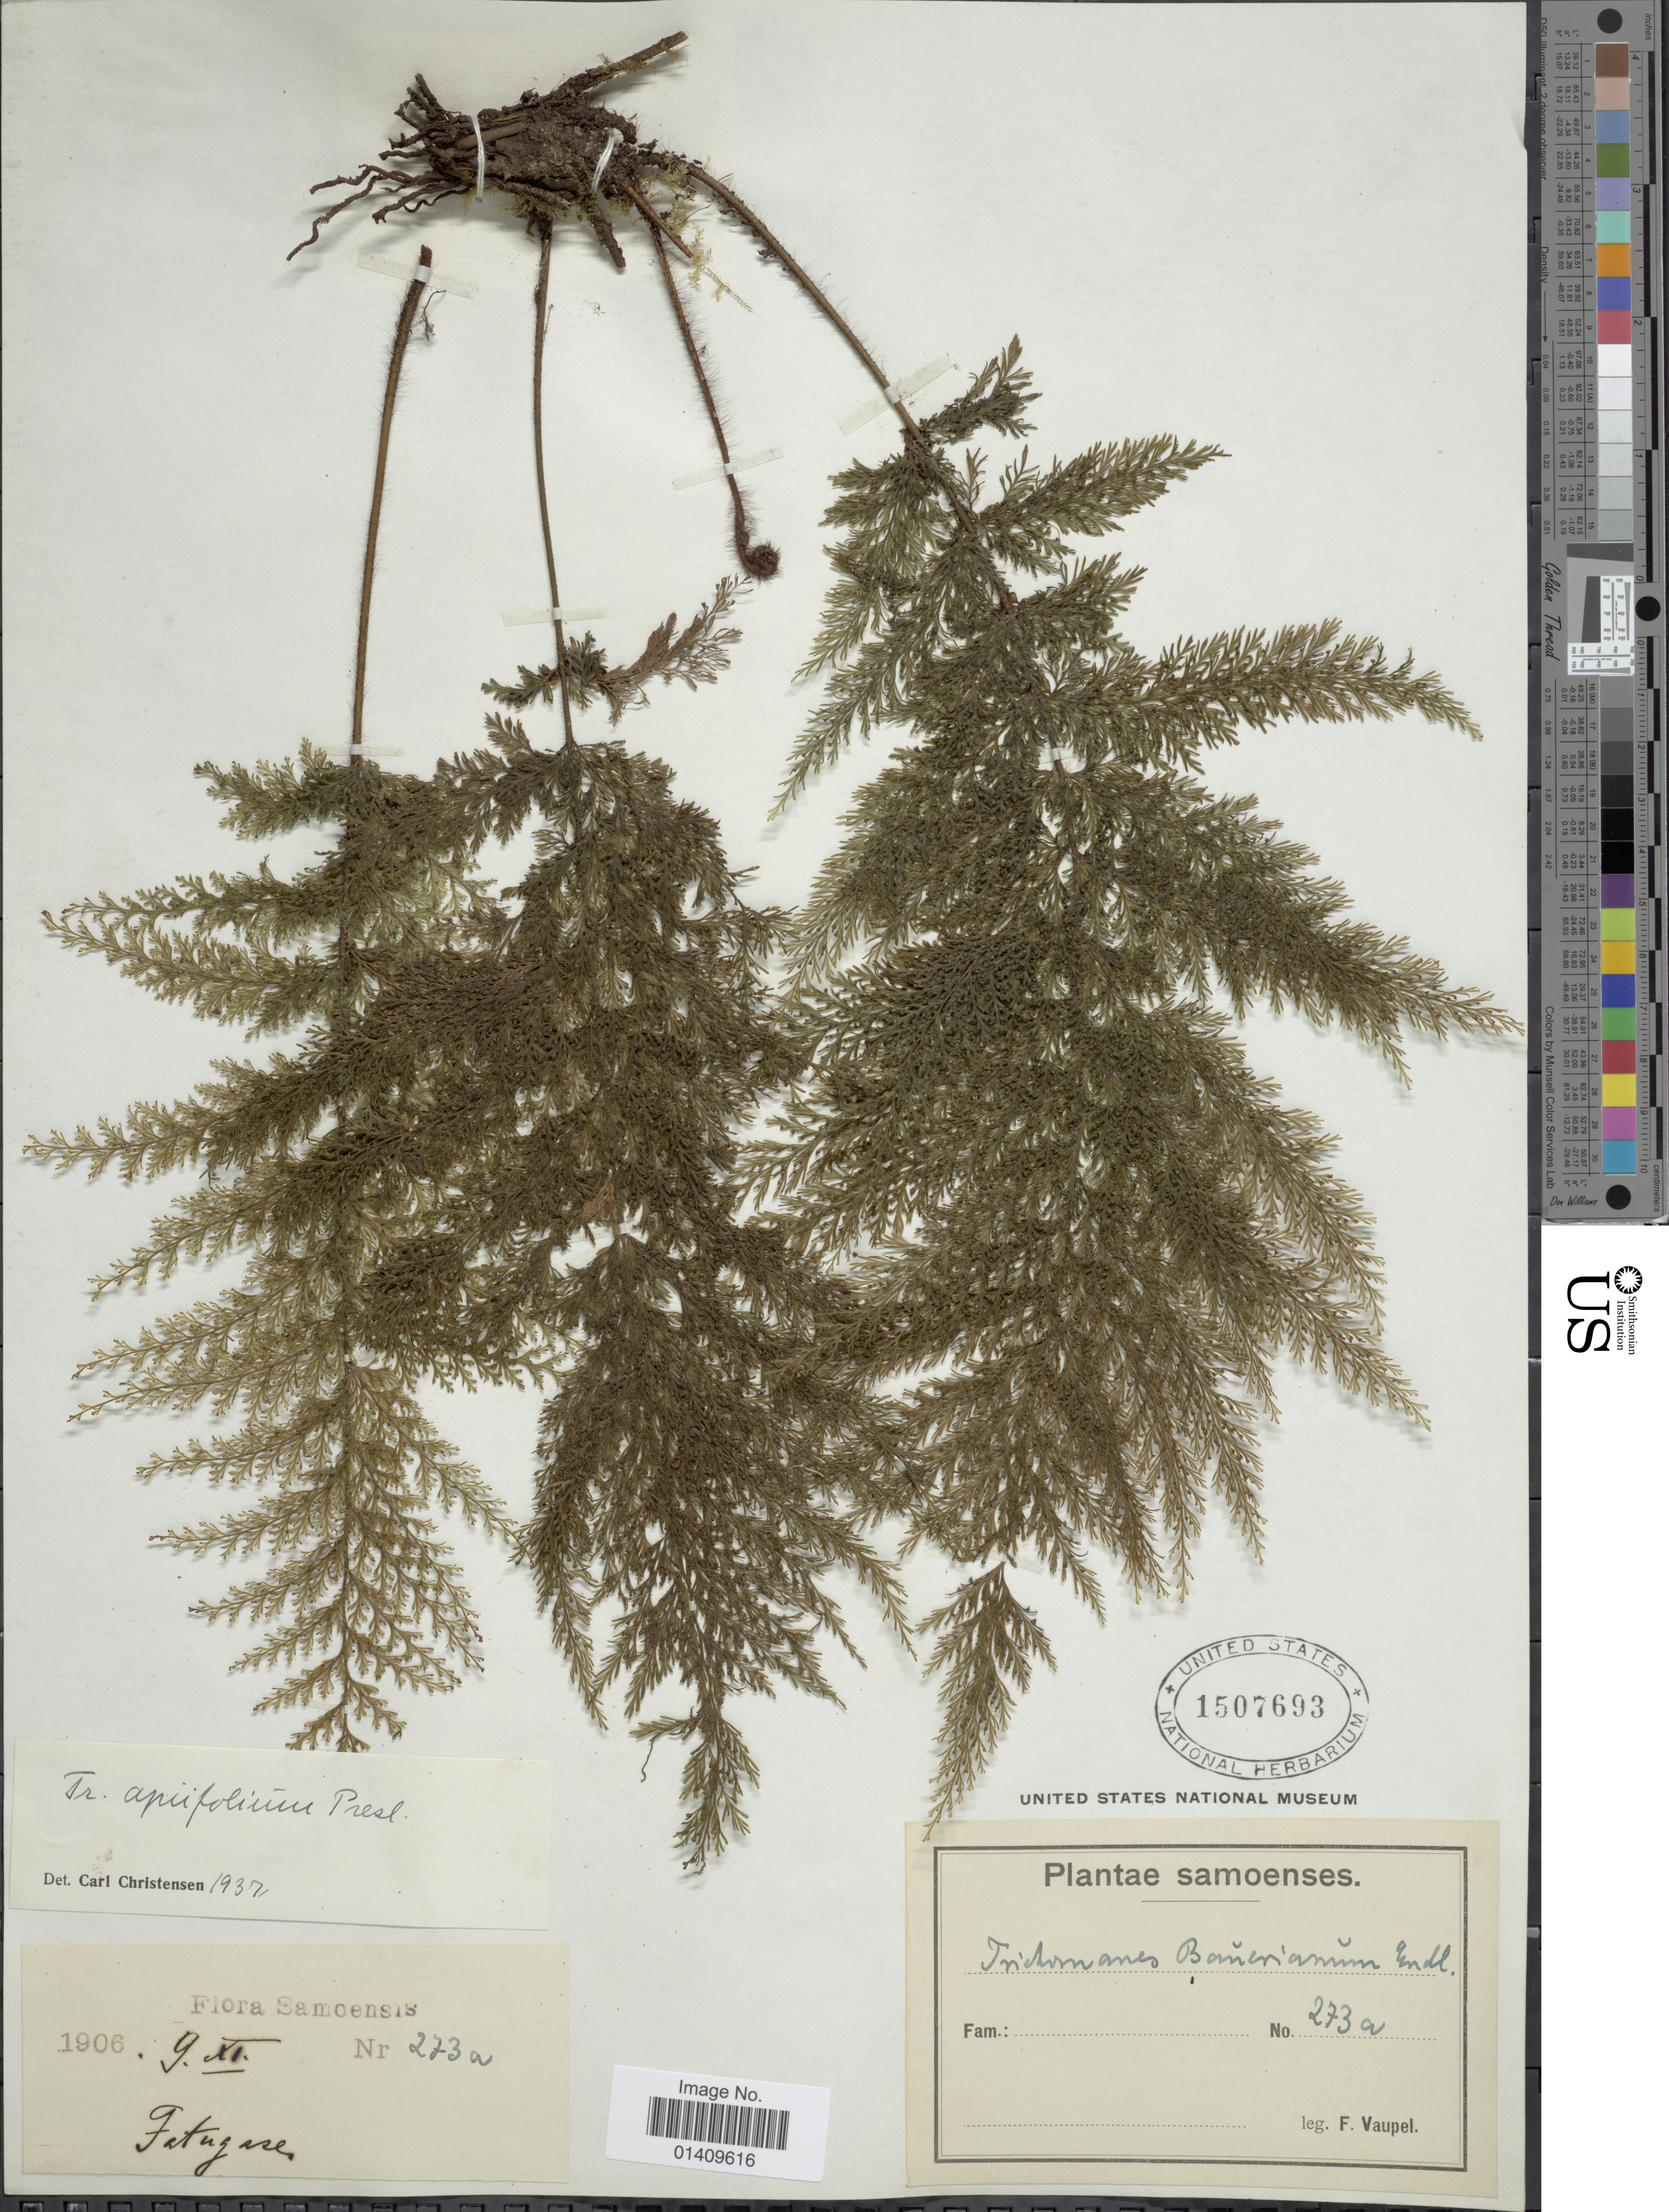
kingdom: Plantae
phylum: Tracheophyta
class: Polypodiopsida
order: Hymenophyllales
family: Hymenophyllaceae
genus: Callistopteris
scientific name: Callistopteris apiifolia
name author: (C. Presl) Copel.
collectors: F. Vaupel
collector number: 273a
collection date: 1906-11-09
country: Samoa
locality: Samoensis Fatuganse [interpreted]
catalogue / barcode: US 1507693